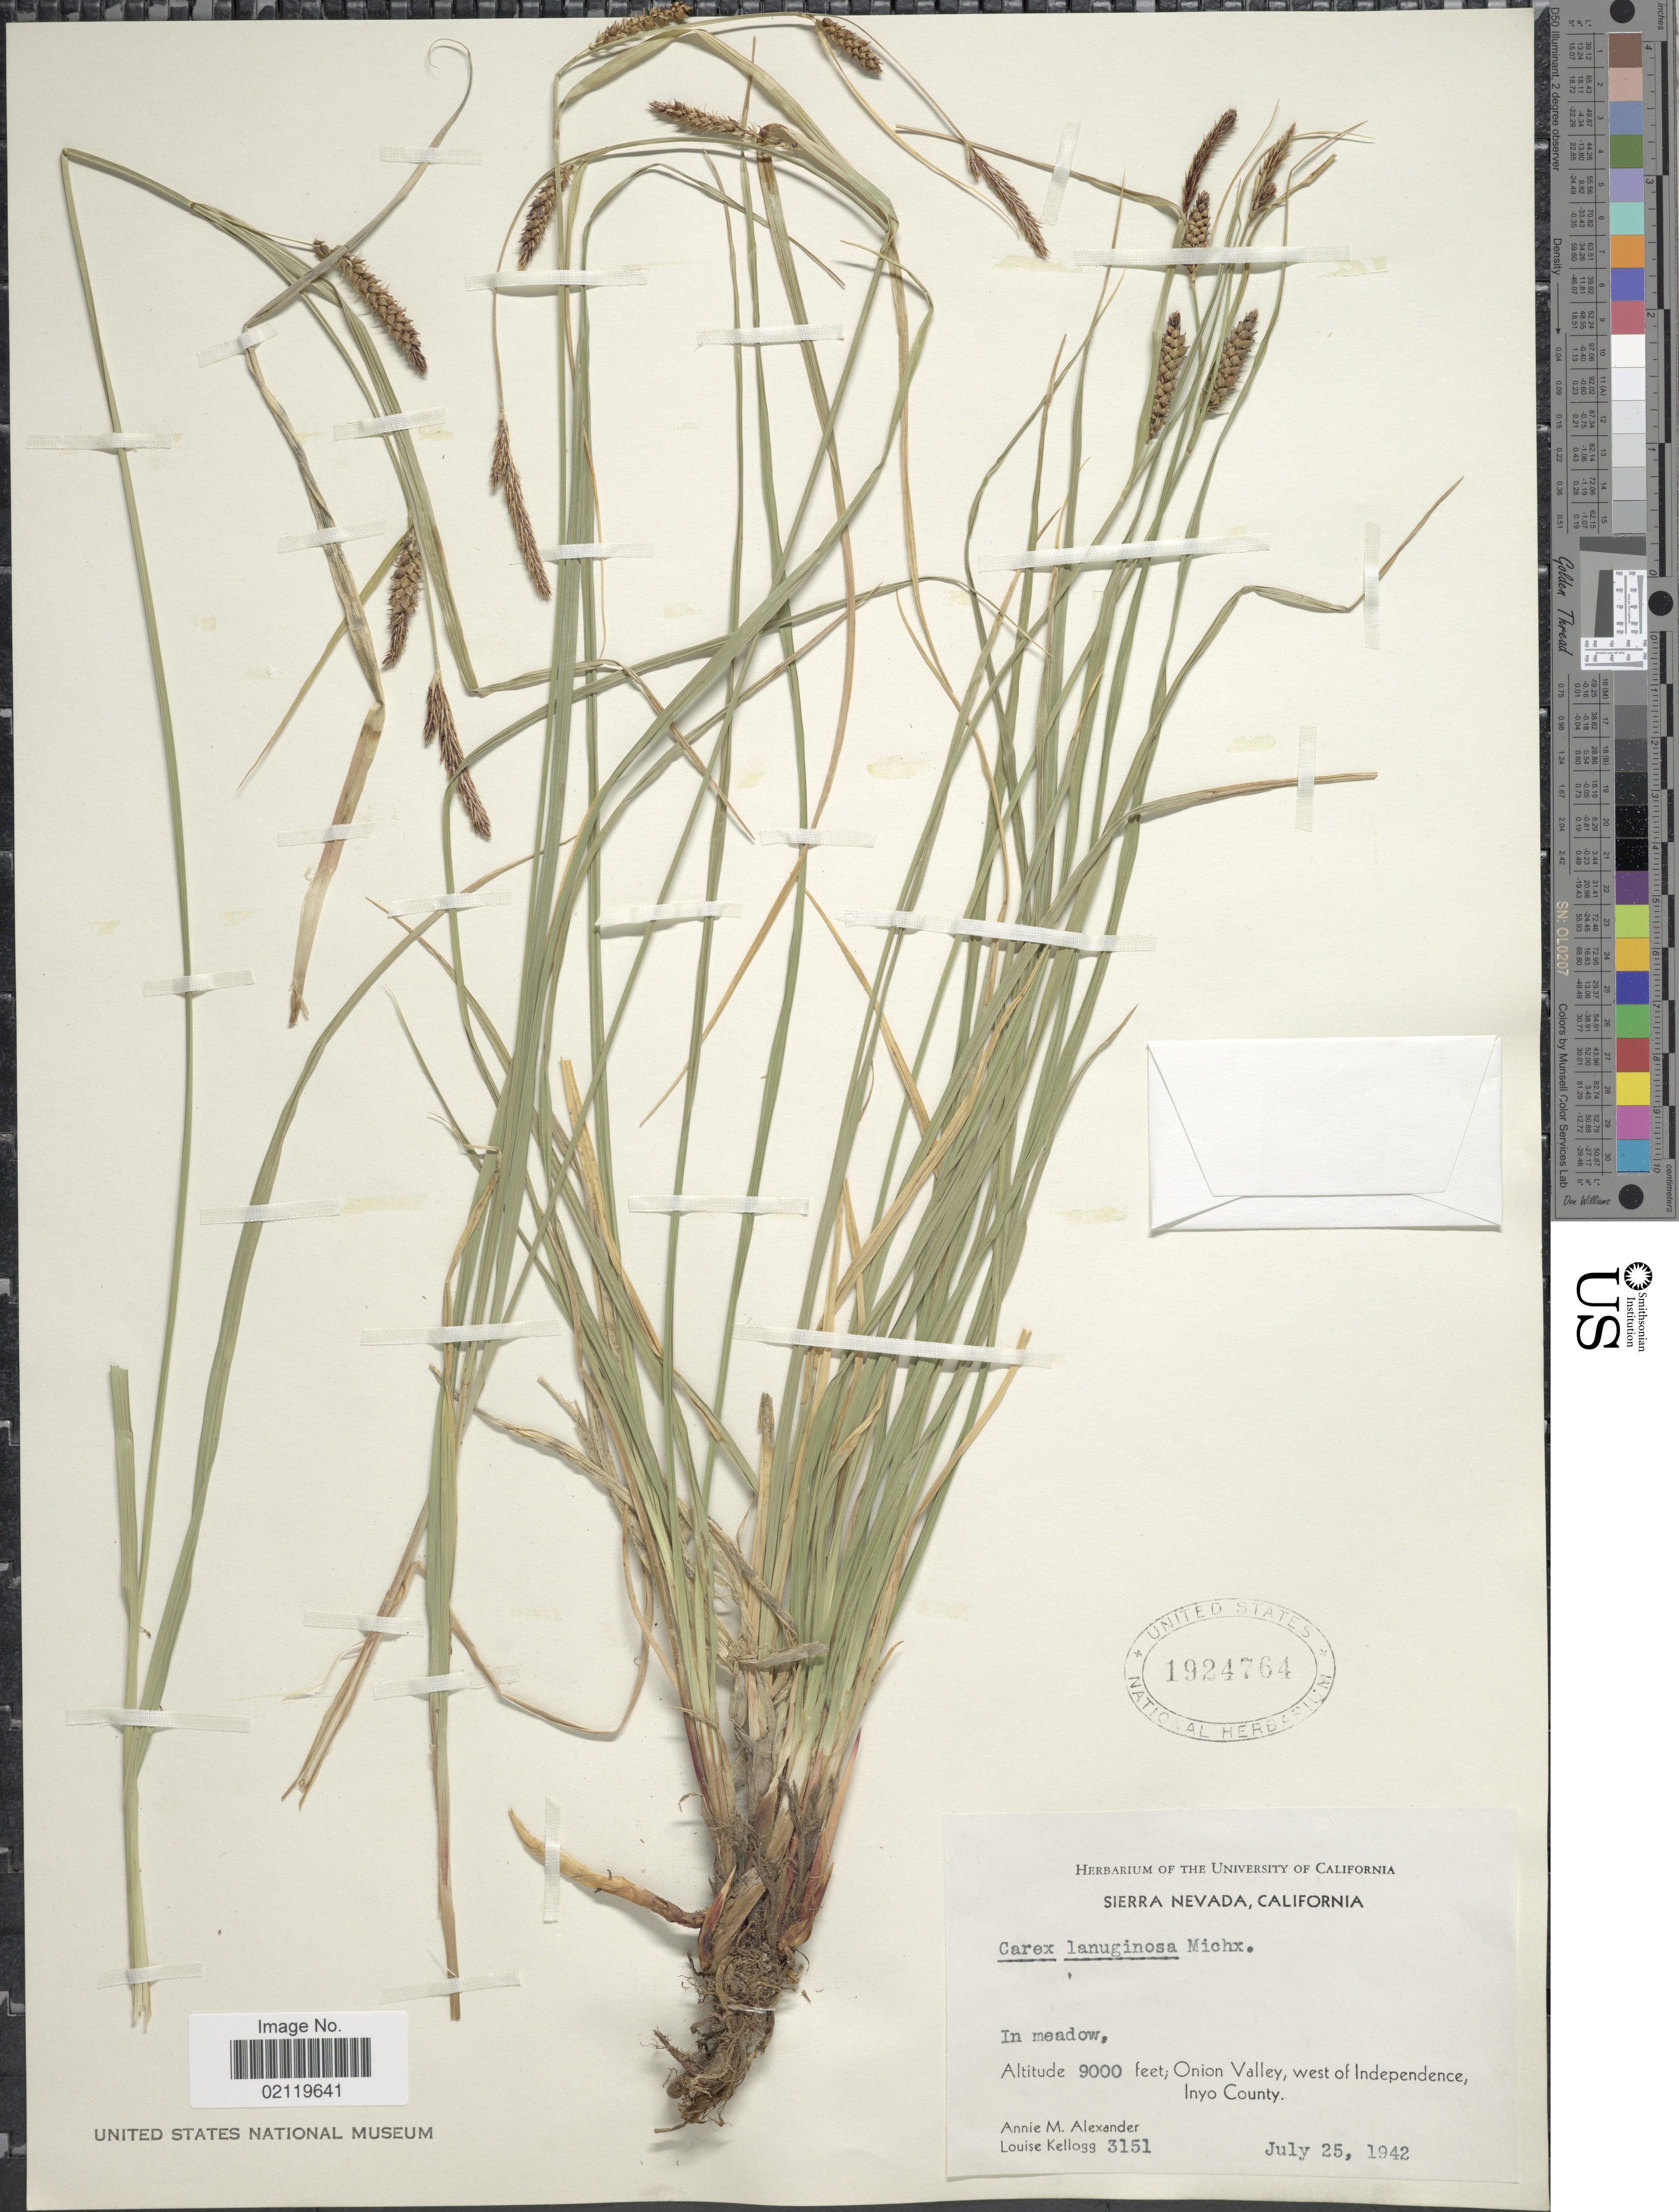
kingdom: Plantae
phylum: Tracheophyta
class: Liliopsida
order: Poales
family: Cyperaceae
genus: Carex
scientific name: Carex pellita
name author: Muhl. ex Willd.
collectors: A. M. Alexander & L. Kellogg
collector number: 3151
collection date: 1942-07-25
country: United States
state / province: California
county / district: Inyo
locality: Sierra Nevada. In meadow, Onion Valley, west of Independence, Inyo County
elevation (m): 2743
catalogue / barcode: US 1924764